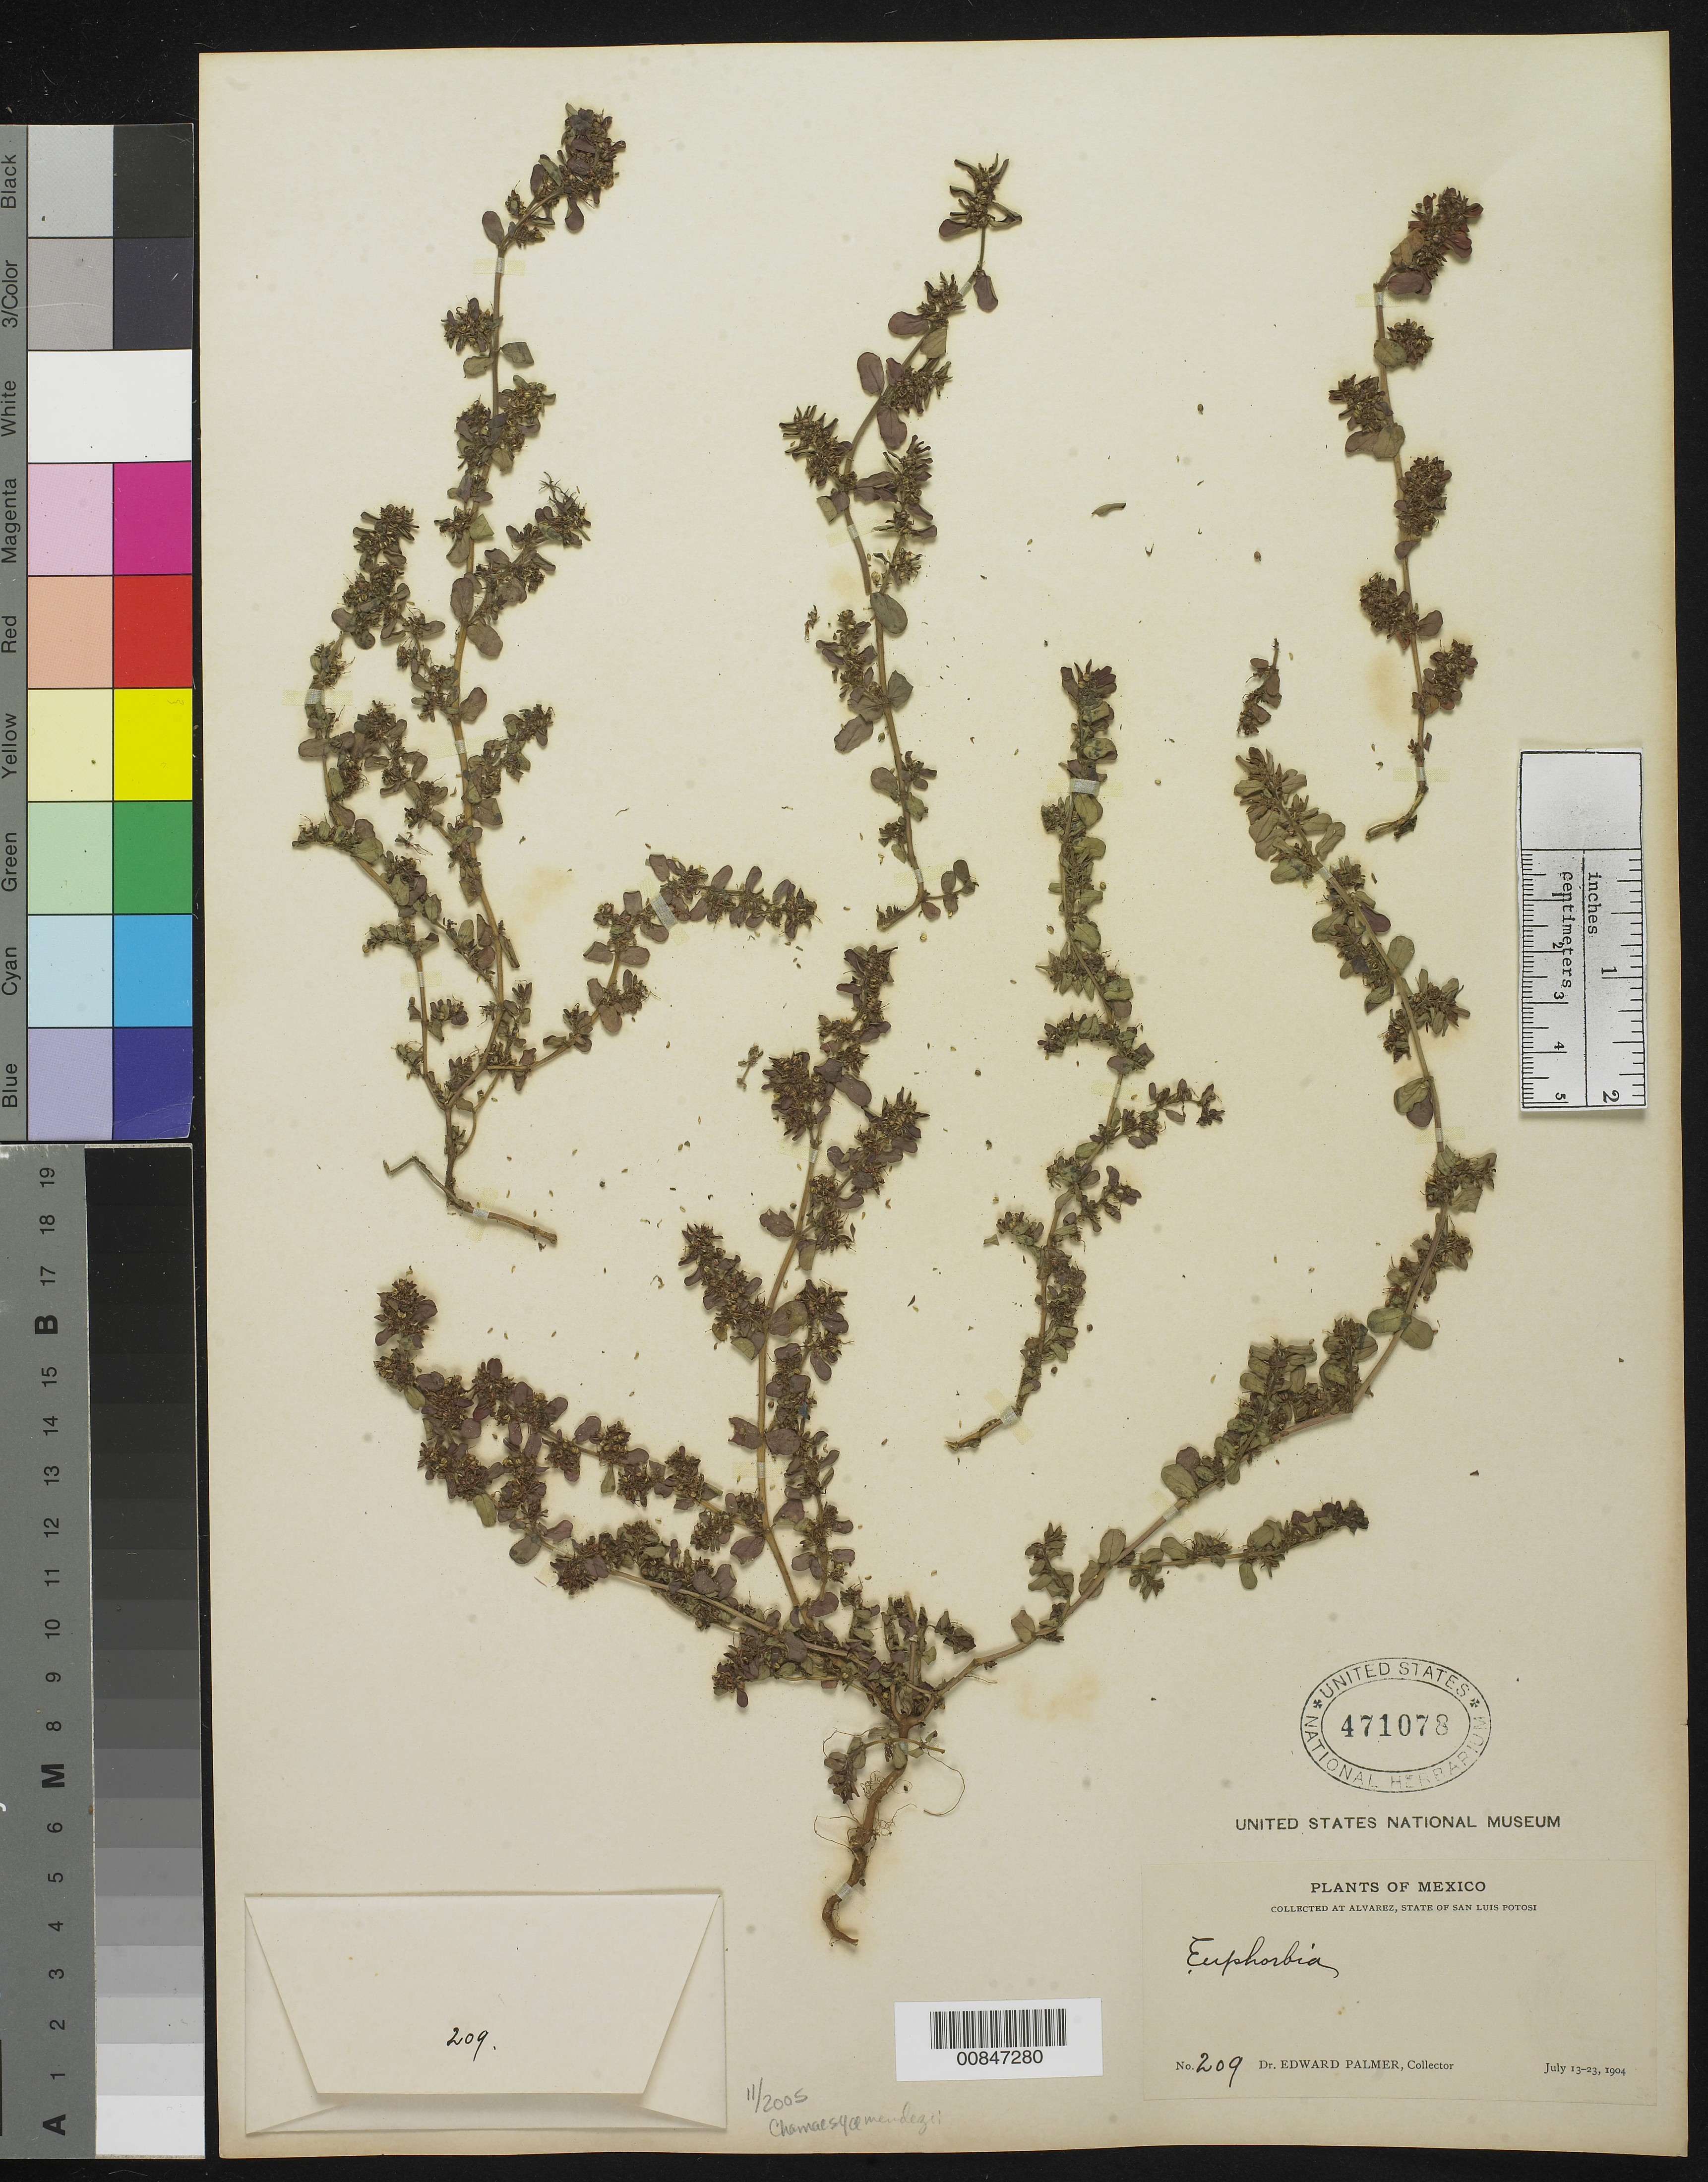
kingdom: Plantae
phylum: Tracheophyta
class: Magnoliopsida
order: Malpighiales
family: Euphorbiaceae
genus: Euphorbia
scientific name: Euphorbia mendezii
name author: Boiss.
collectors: E. Palmer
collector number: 209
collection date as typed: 13 Jul 1904 to 23 Jul 1904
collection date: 1904-07-13/1904-07-23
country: Mexico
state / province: San Luis Potosí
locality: Alvarez, San Luis Potosí.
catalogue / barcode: US 471078